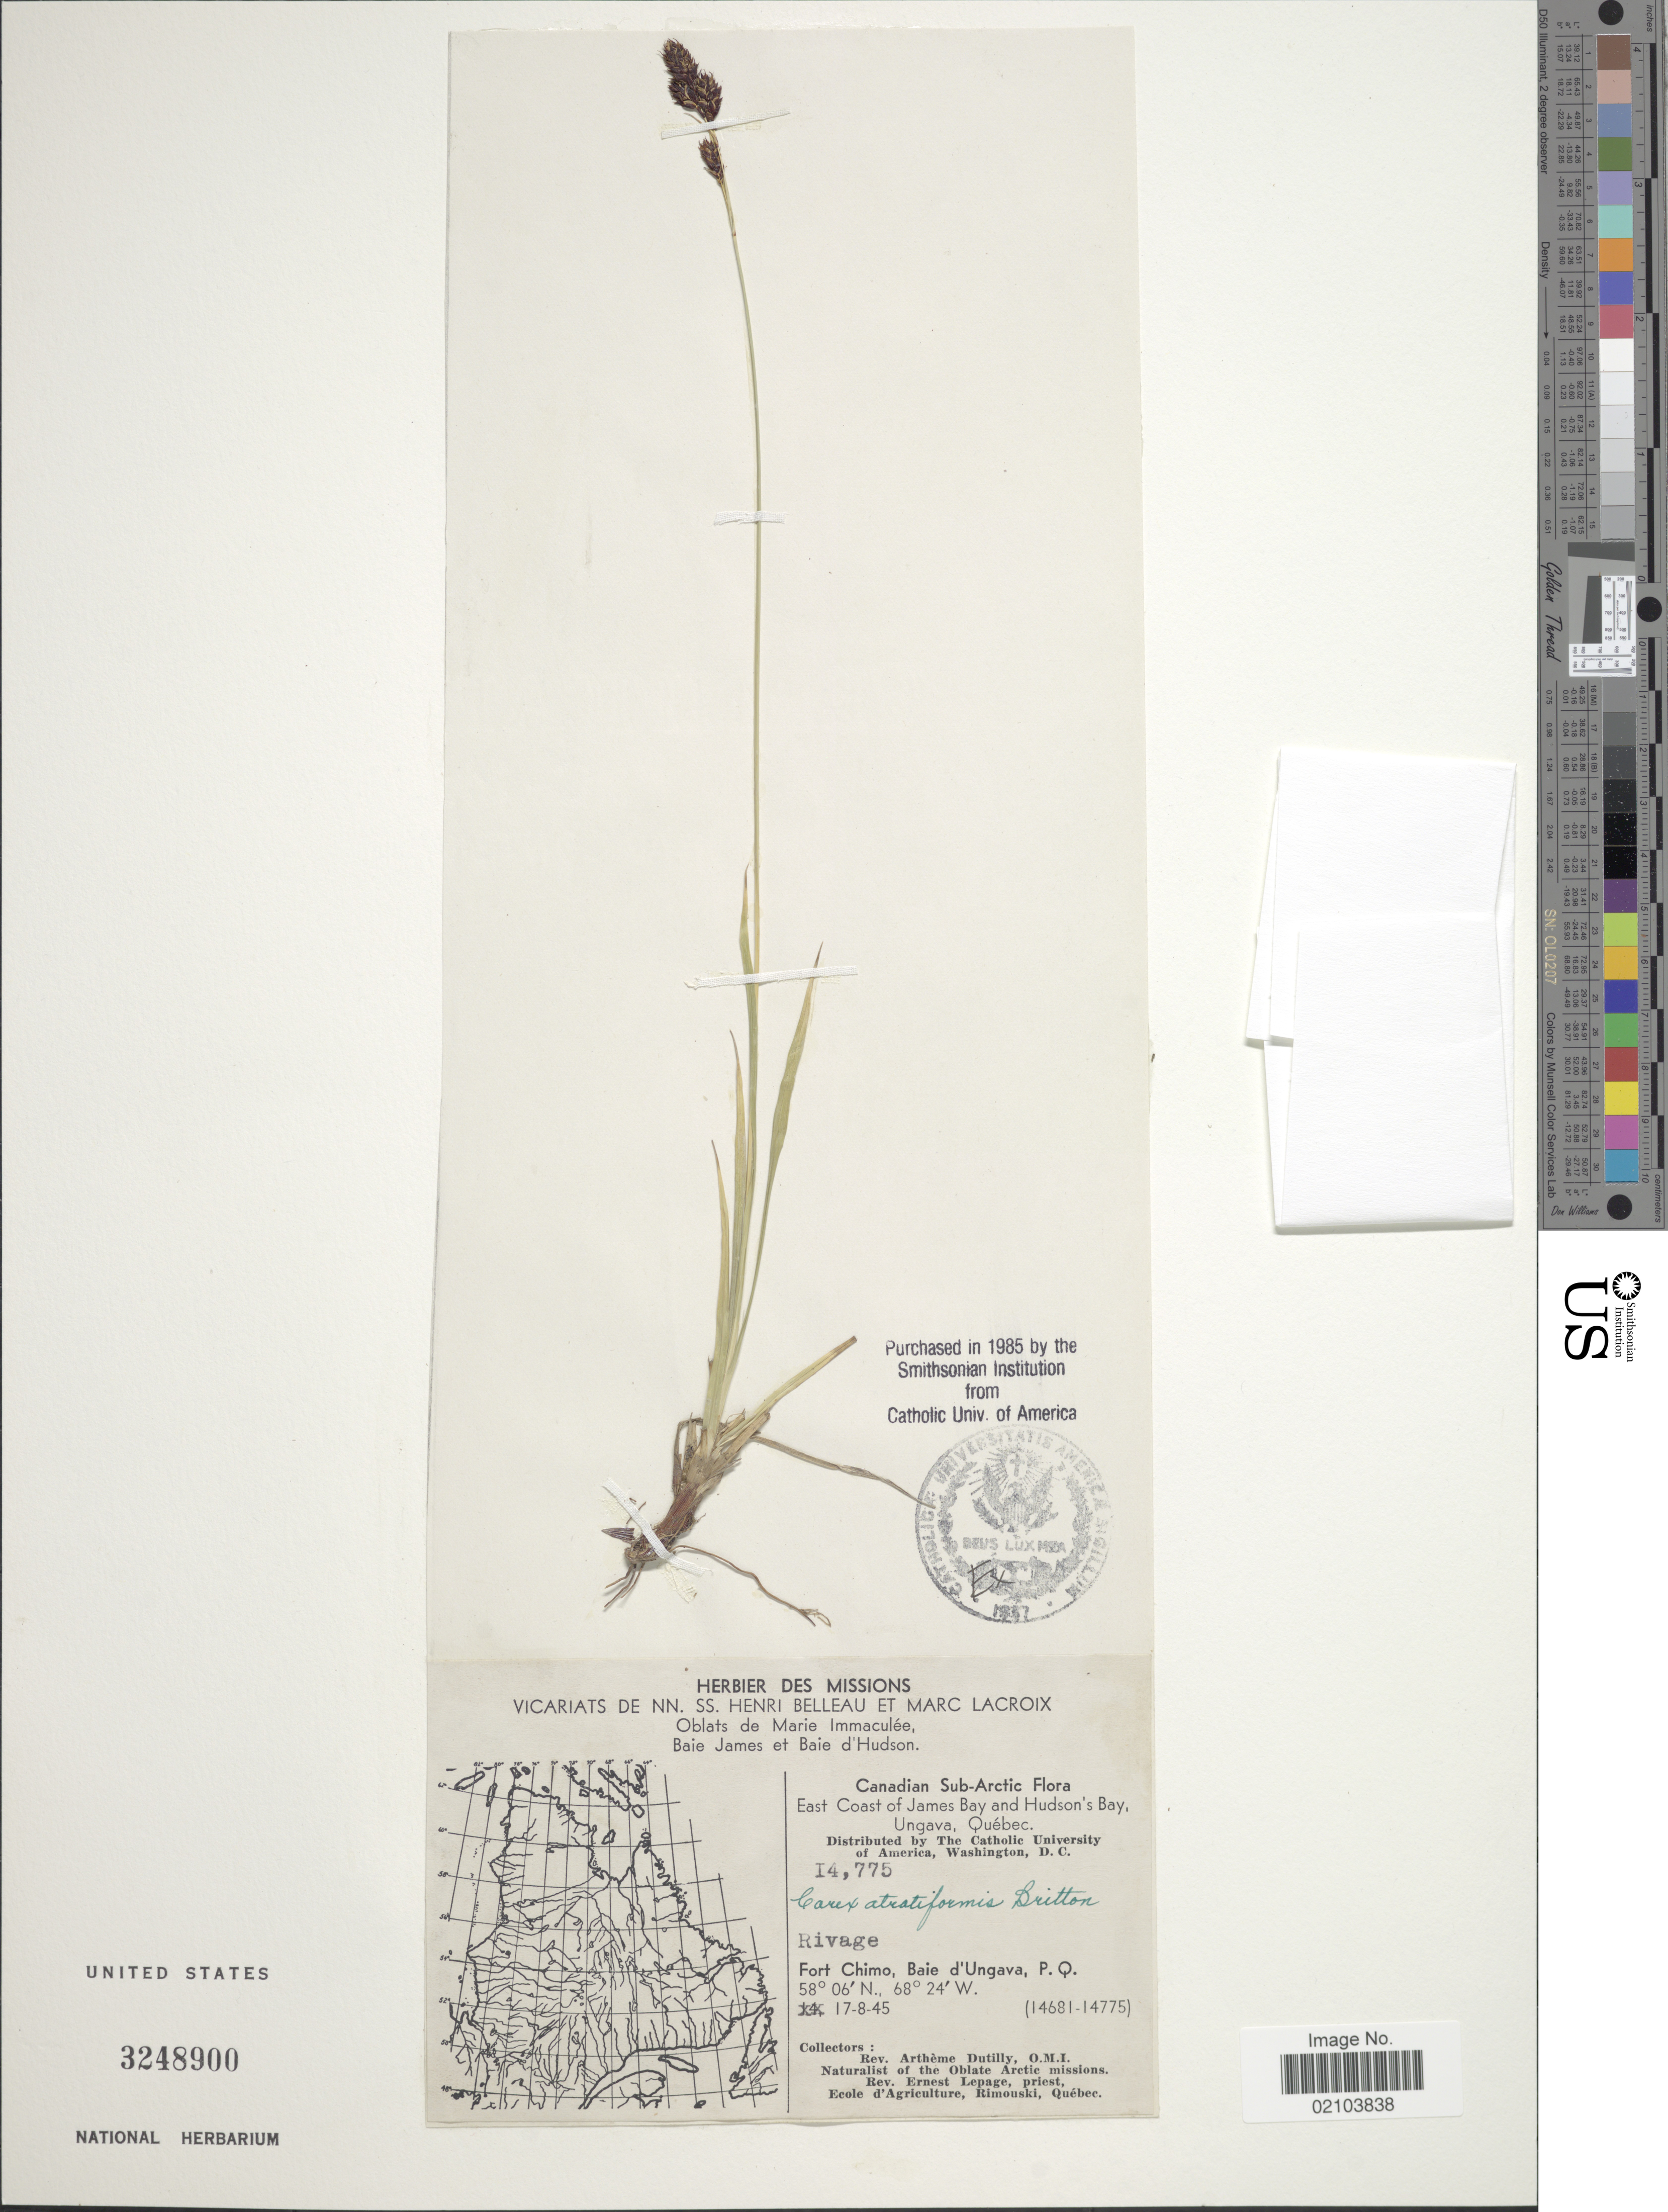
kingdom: Plantae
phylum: Tracheophyta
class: Liliopsida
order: Poales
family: Cyperaceae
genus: Carex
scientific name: Carex atratiformis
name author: Britton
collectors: A. Dutilly & E. Lepage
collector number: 14775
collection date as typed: Transcribed d/m/y: 17/8/45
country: Canada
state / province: Quebec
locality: Canadian Sub-Arctic. East Coast of James Bay and Hudson's Bay, Ungava. Fort Chimo, Baie d'Ungava, P. Q.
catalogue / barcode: US 3248900